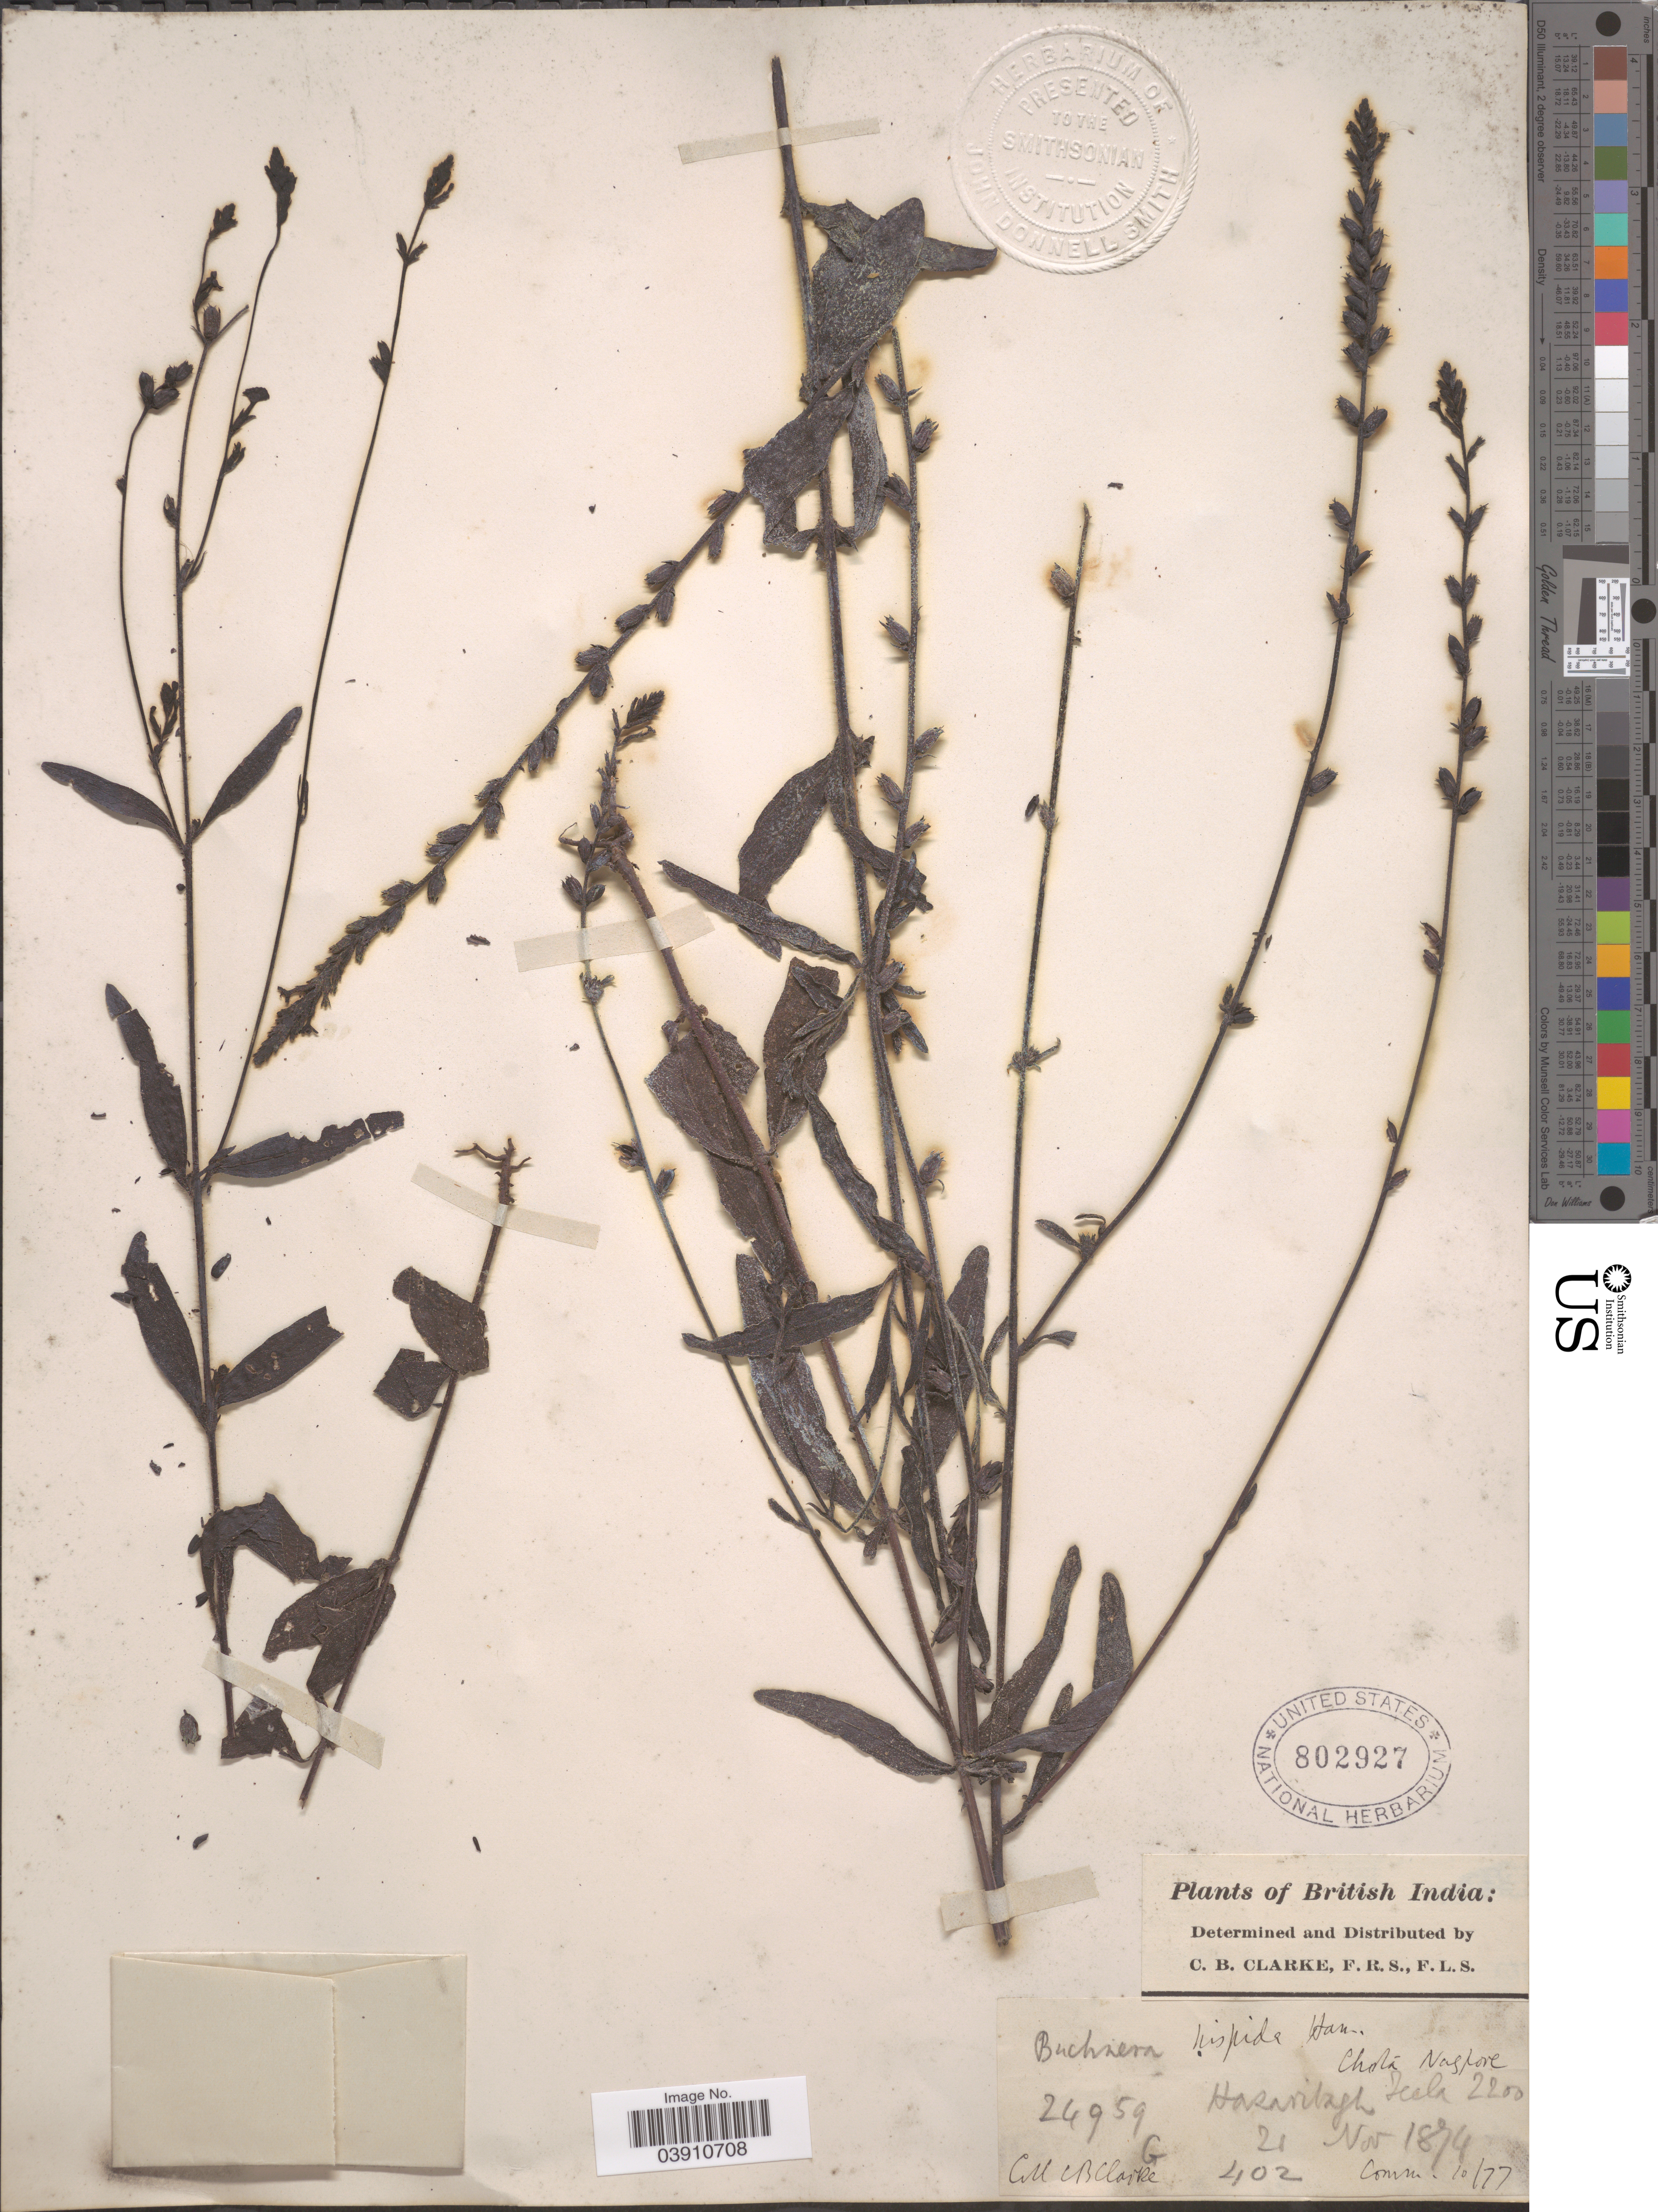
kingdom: Plantae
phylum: Tracheophyta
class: Magnoliopsida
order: Lamiales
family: Orobanchaceae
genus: Buchnera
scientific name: Buchnera hispida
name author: Buch.-Ham. ex D. Don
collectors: C. B. Clarke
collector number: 24959G/402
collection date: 1874-11-21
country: India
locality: British India. Chota Nagpore. Hazaribagh Jeala.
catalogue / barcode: US 802927